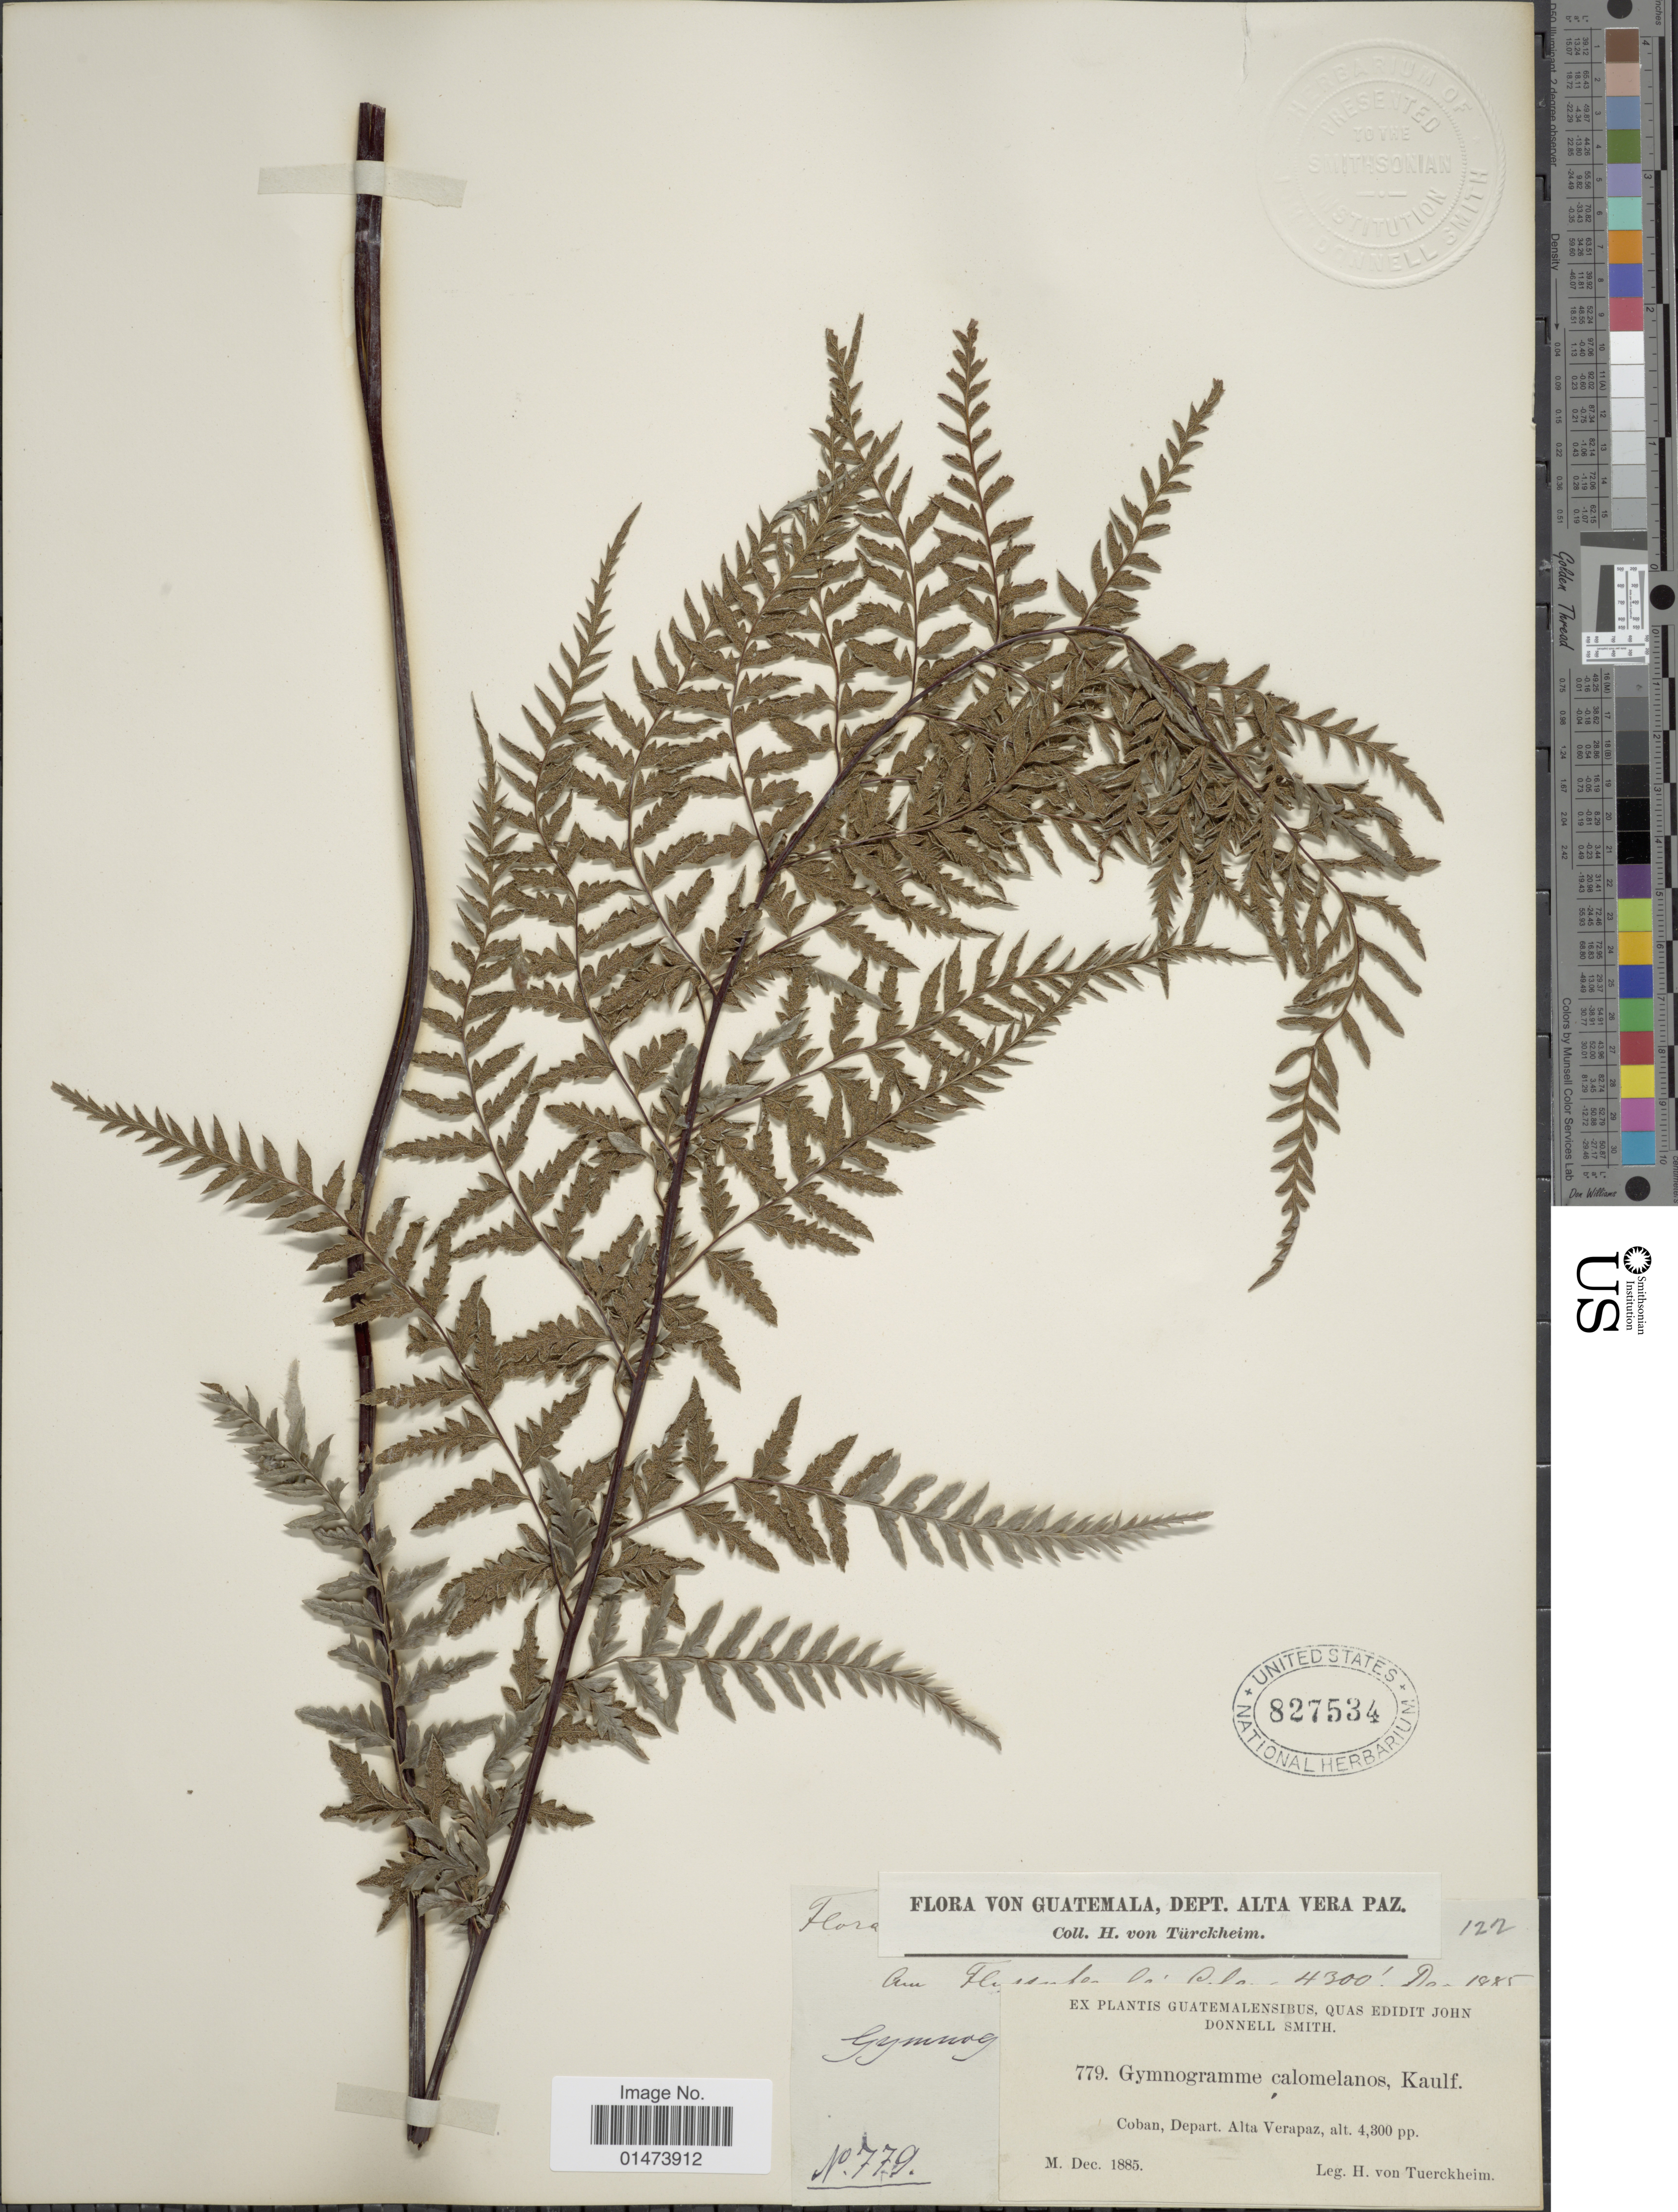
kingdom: Plantae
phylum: Tracheophyta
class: Polypodiopsida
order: Polypodiales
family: Pteridaceae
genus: Pityrogramma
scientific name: Pityrogramma calomelanos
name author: (L.) Link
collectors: H. von Türckheim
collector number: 799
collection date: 1885-12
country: Guatemala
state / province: Alta Verapaz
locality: Coban. Depart. Alta Verapaz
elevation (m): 1311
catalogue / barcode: US 827534